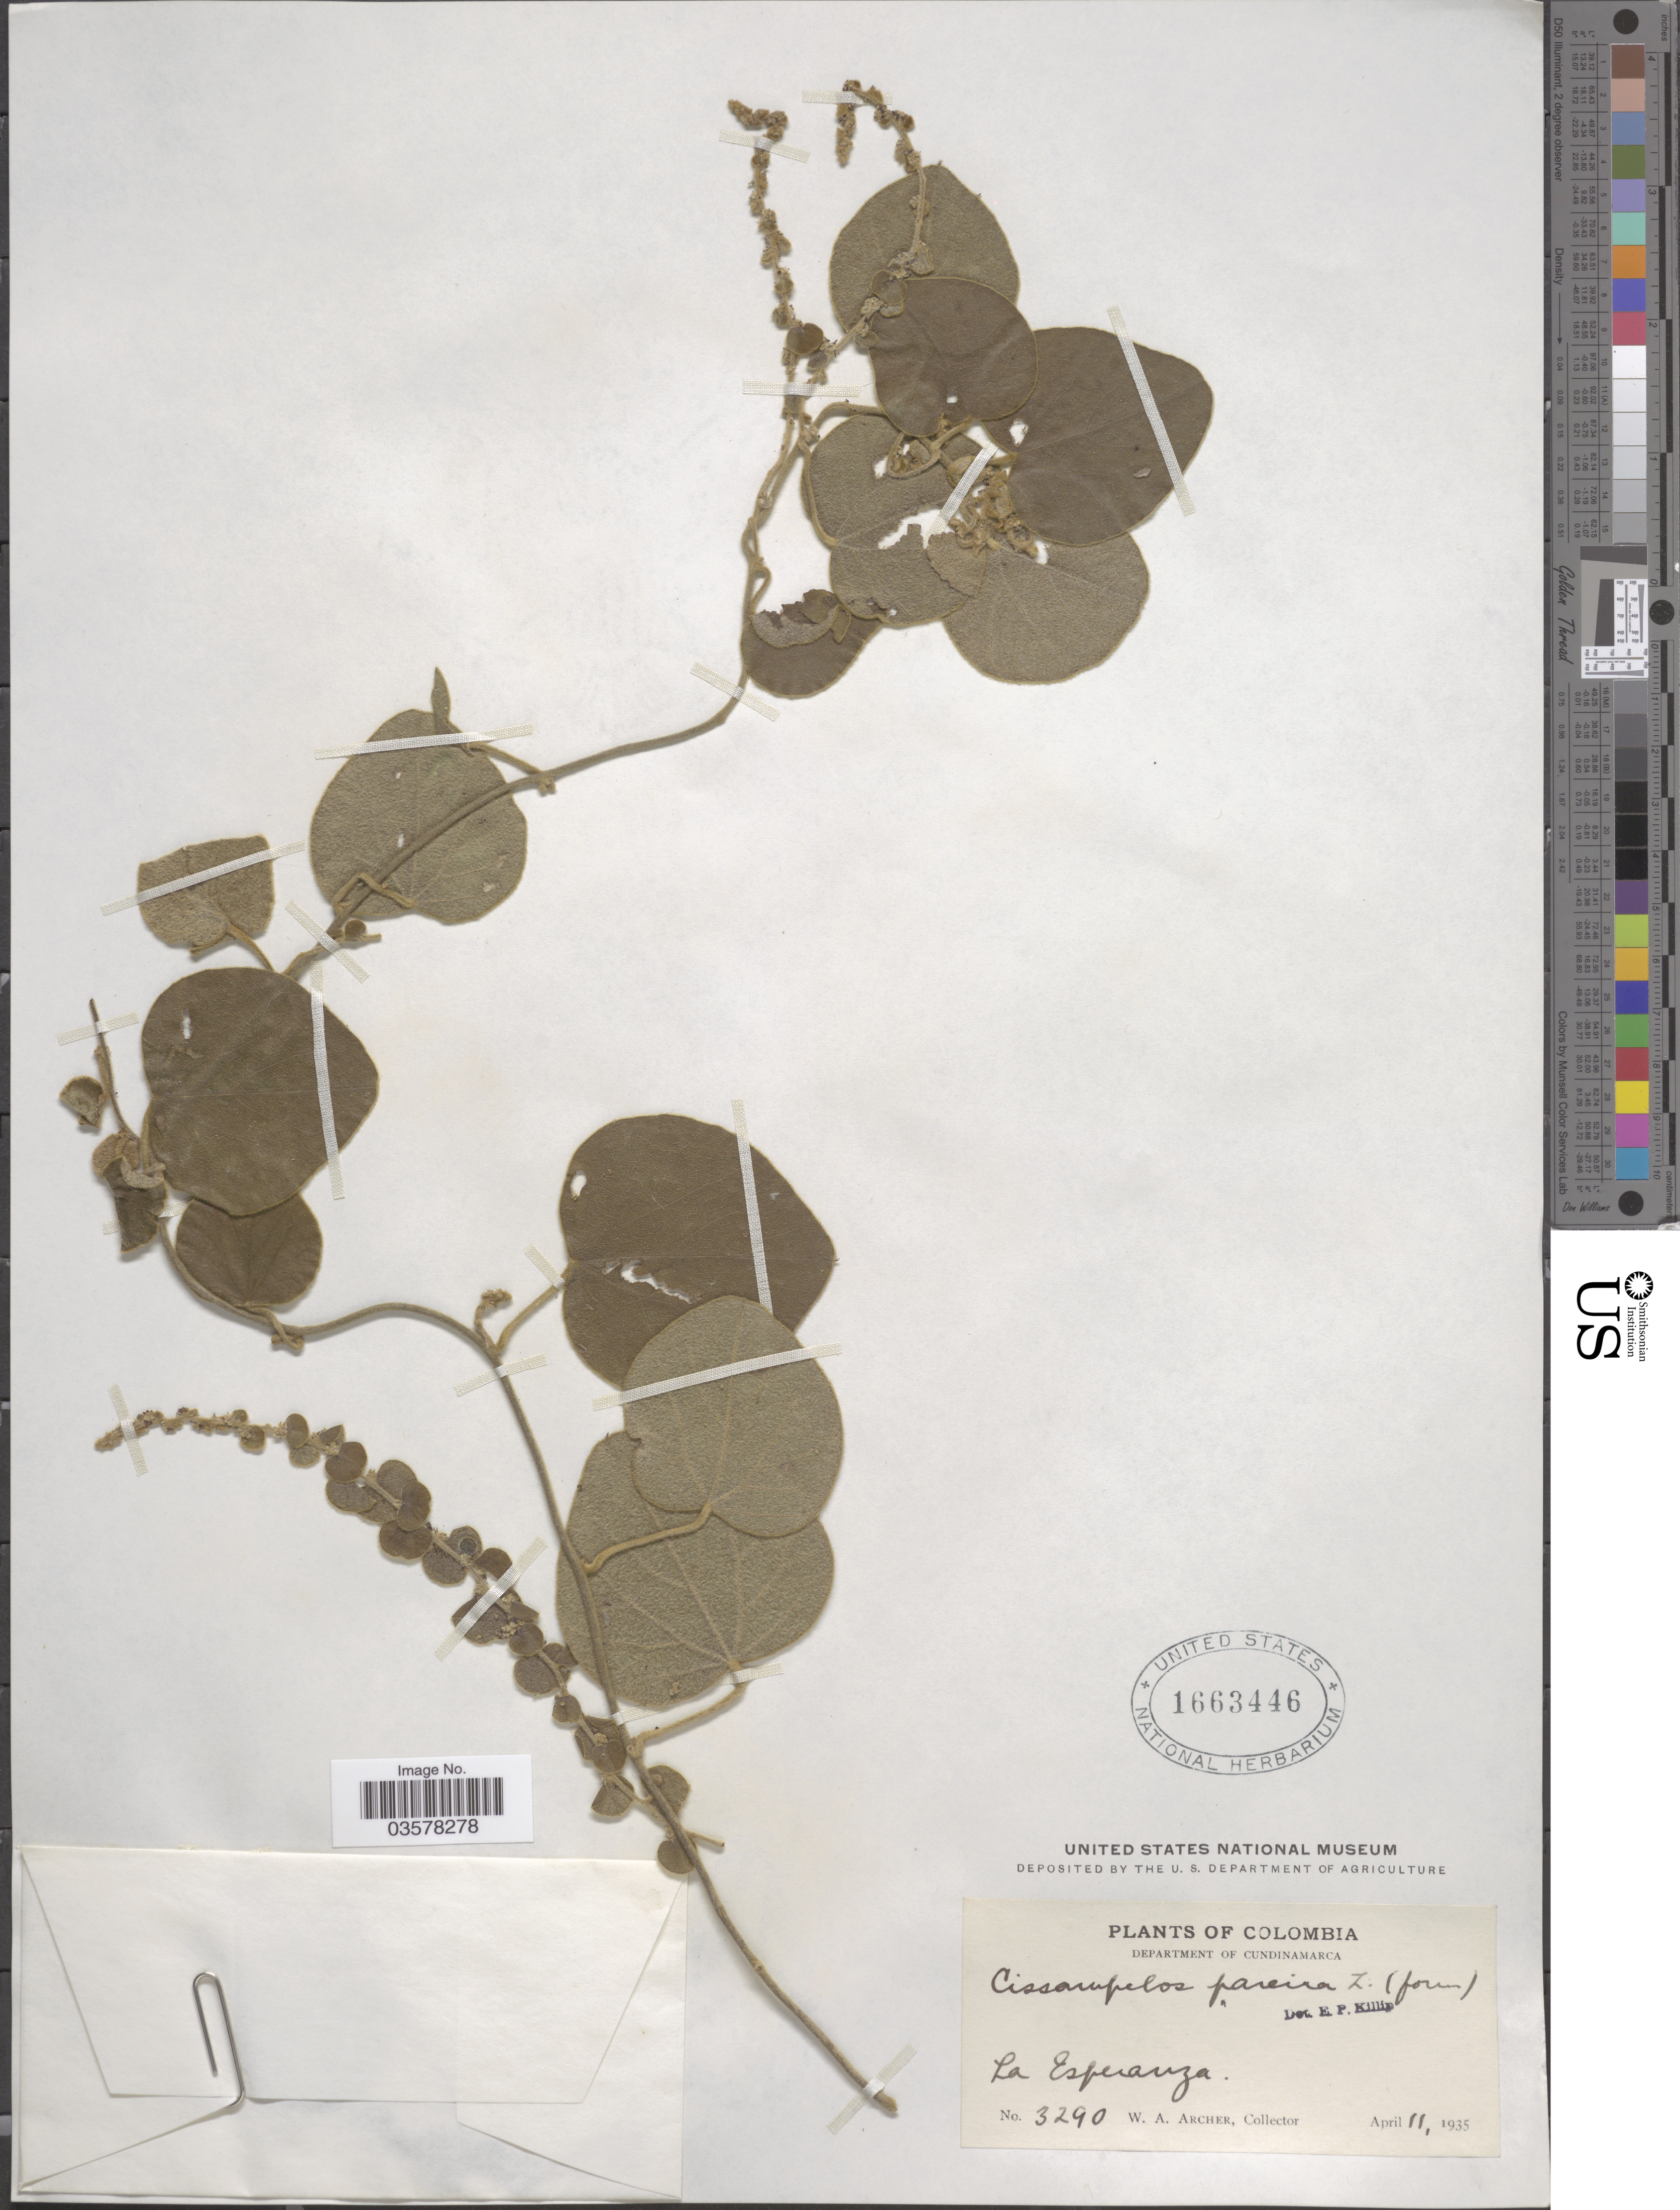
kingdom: Plantae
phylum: Tracheophyta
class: Magnoliopsida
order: Ranunculales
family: Menispermaceae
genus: Cissampelos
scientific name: Cissampelos pareira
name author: L.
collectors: W. Archer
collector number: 3290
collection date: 1935-04-11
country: Colombia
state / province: Cundinamarca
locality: Department of Cundinamarca. La Esperanza.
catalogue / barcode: US 1663446